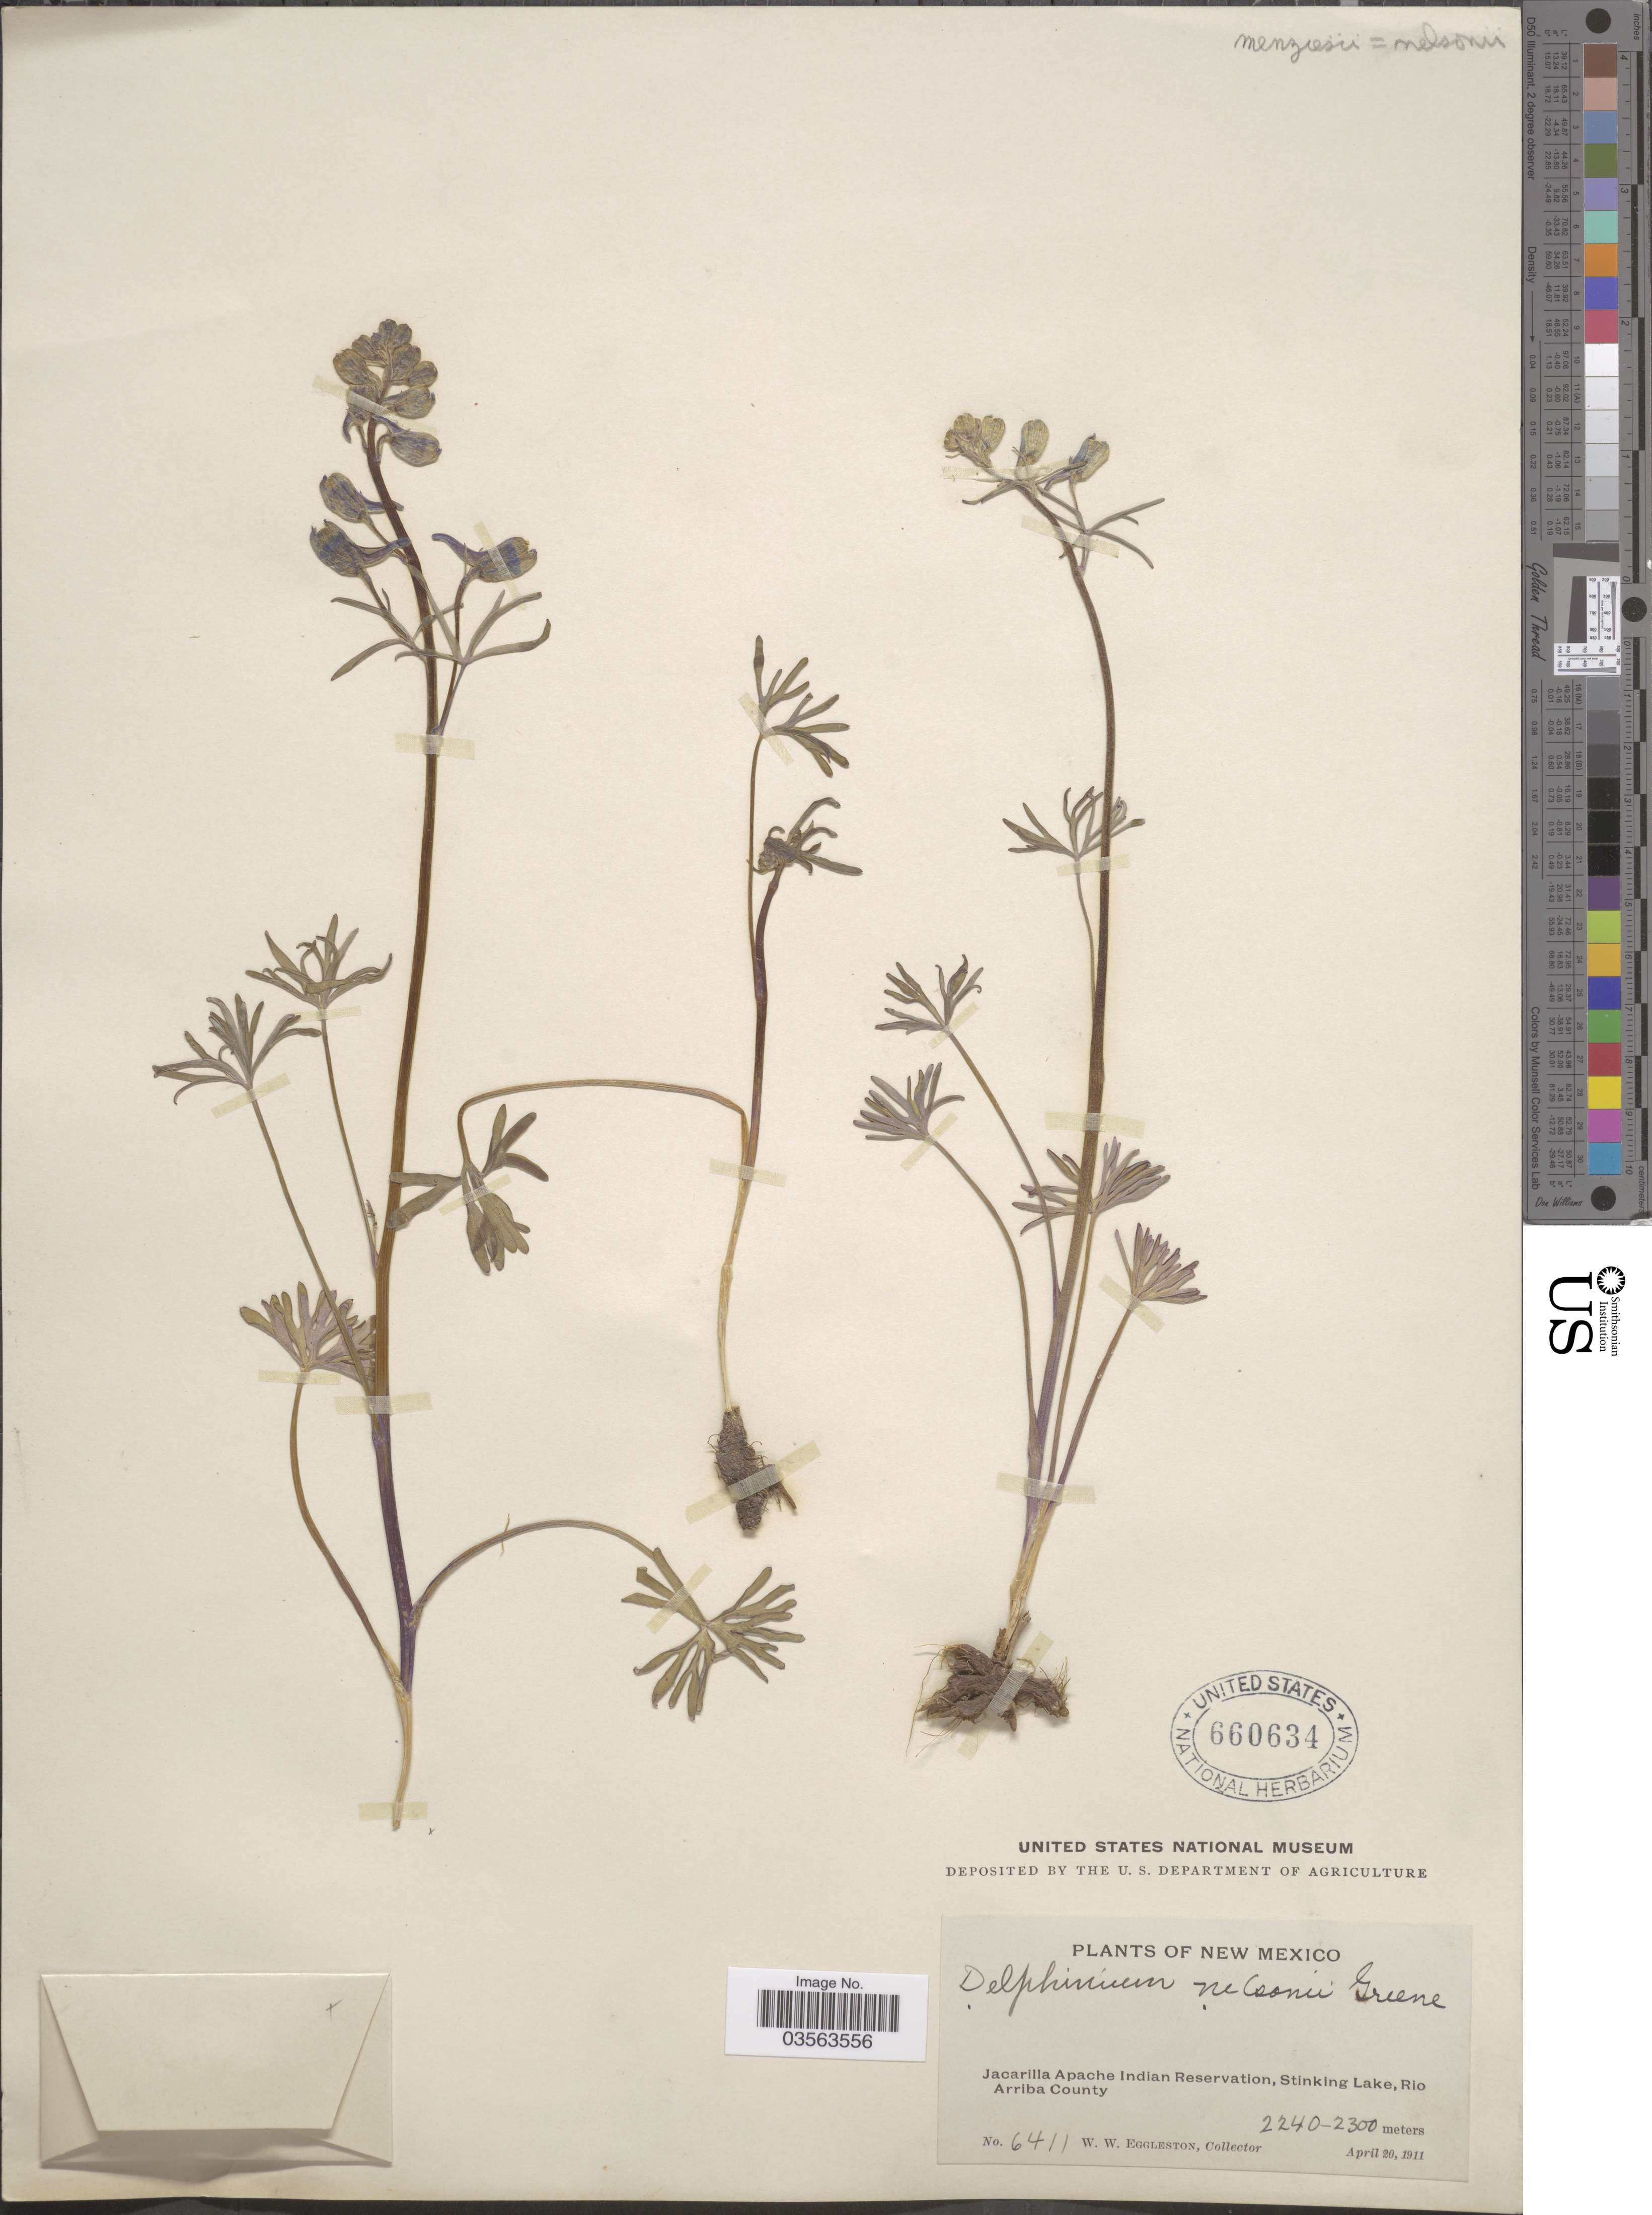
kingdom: Plantae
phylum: Tracheophyta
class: Magnoliopsida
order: Ranunculales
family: Ranunculaceae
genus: Delphinium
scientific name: Delphinium nelsonii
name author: Greene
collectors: W. W. Eggleston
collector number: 6411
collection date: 1911-04-20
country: United States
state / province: New Mexico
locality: Jacarilla Apache Indian Reservation, Stinking Lake, Rio Arriba County.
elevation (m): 2240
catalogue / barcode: US 660634